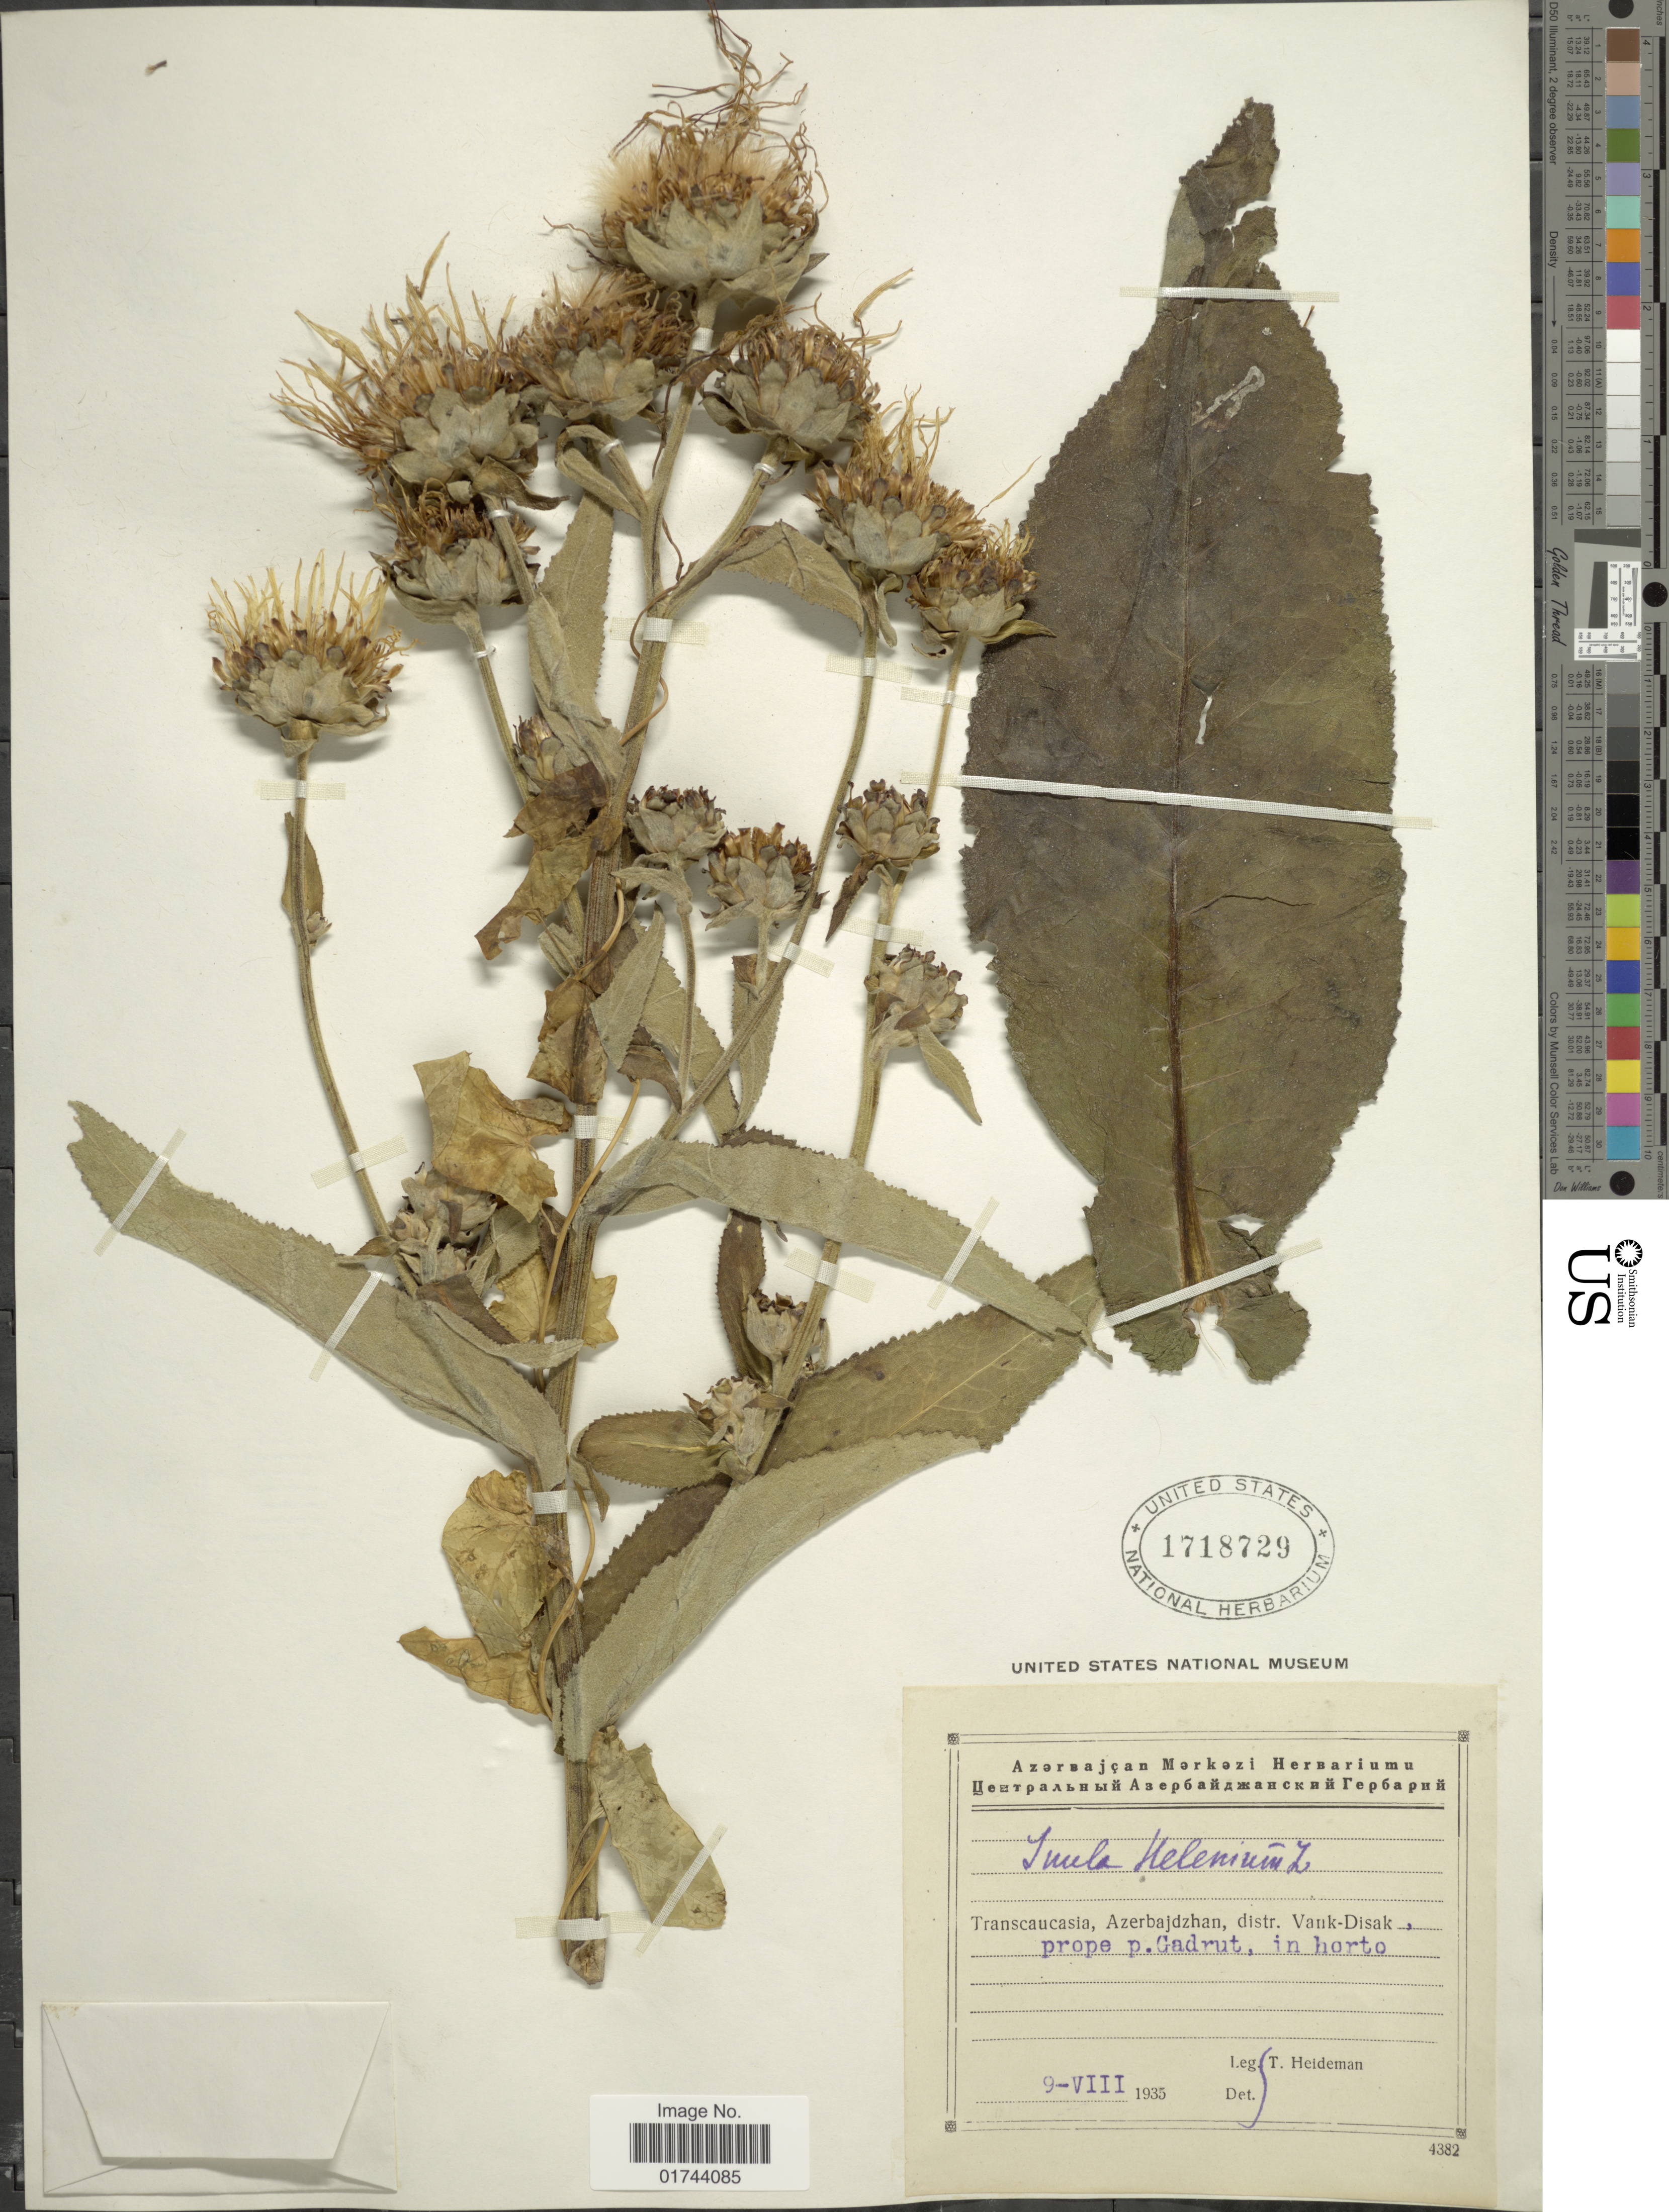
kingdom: Plantae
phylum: Tracheophyta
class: Magnoliopsida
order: Asterales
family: Asteraceae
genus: Inula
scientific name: Inula helenium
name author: L.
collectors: T. Heideman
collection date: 1935-08-09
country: Azerbaijan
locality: Transcaucasia, Azerbajdzhan, distr. Vank-Disak, prope p. Gadrut, in horto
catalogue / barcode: US 1718729